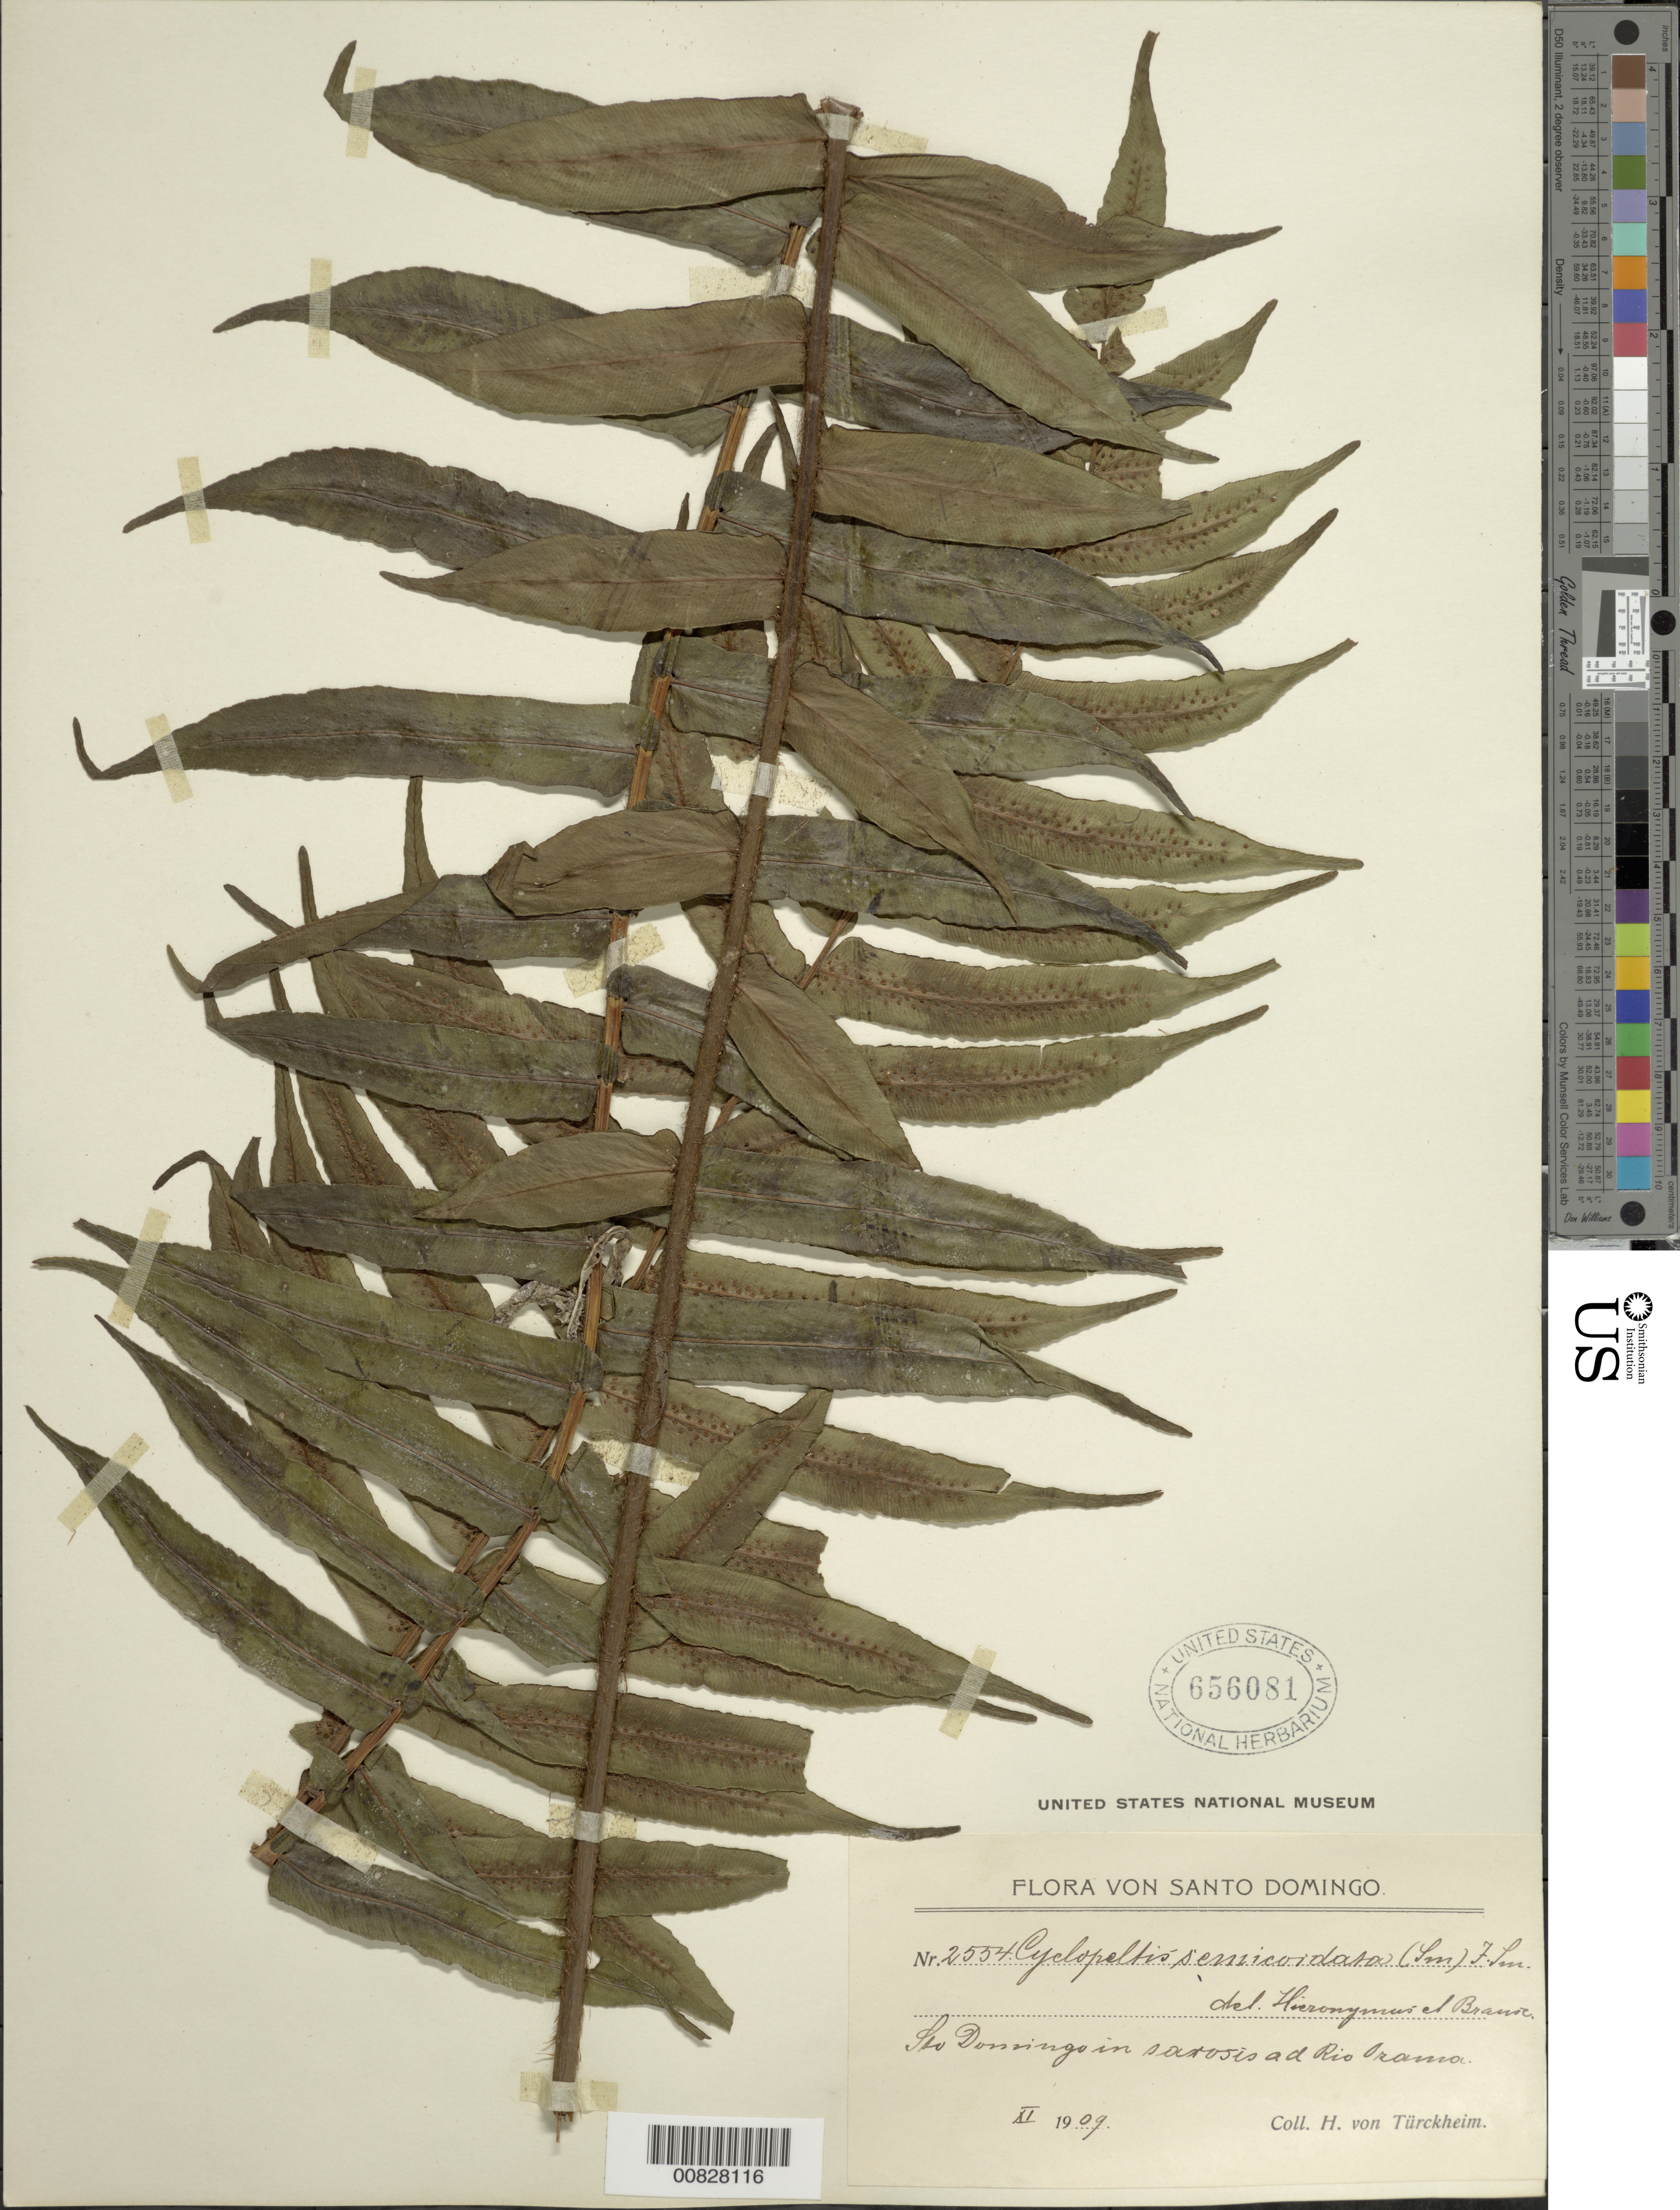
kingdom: Plantae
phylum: Tracheophyta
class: Polypodiopsida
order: Polypodiales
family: Lomariopsidaceae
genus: Cyclopeltis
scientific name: Cyclopeltis semicordata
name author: (Sw.) J. Sm.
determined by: Hieronymus, --; Brause, G. G.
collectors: H. von Türckheim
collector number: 2554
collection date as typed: Nov 1909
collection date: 1909-11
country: Dominican Republic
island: Hispaniola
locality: Rio Ocama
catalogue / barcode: US 656081